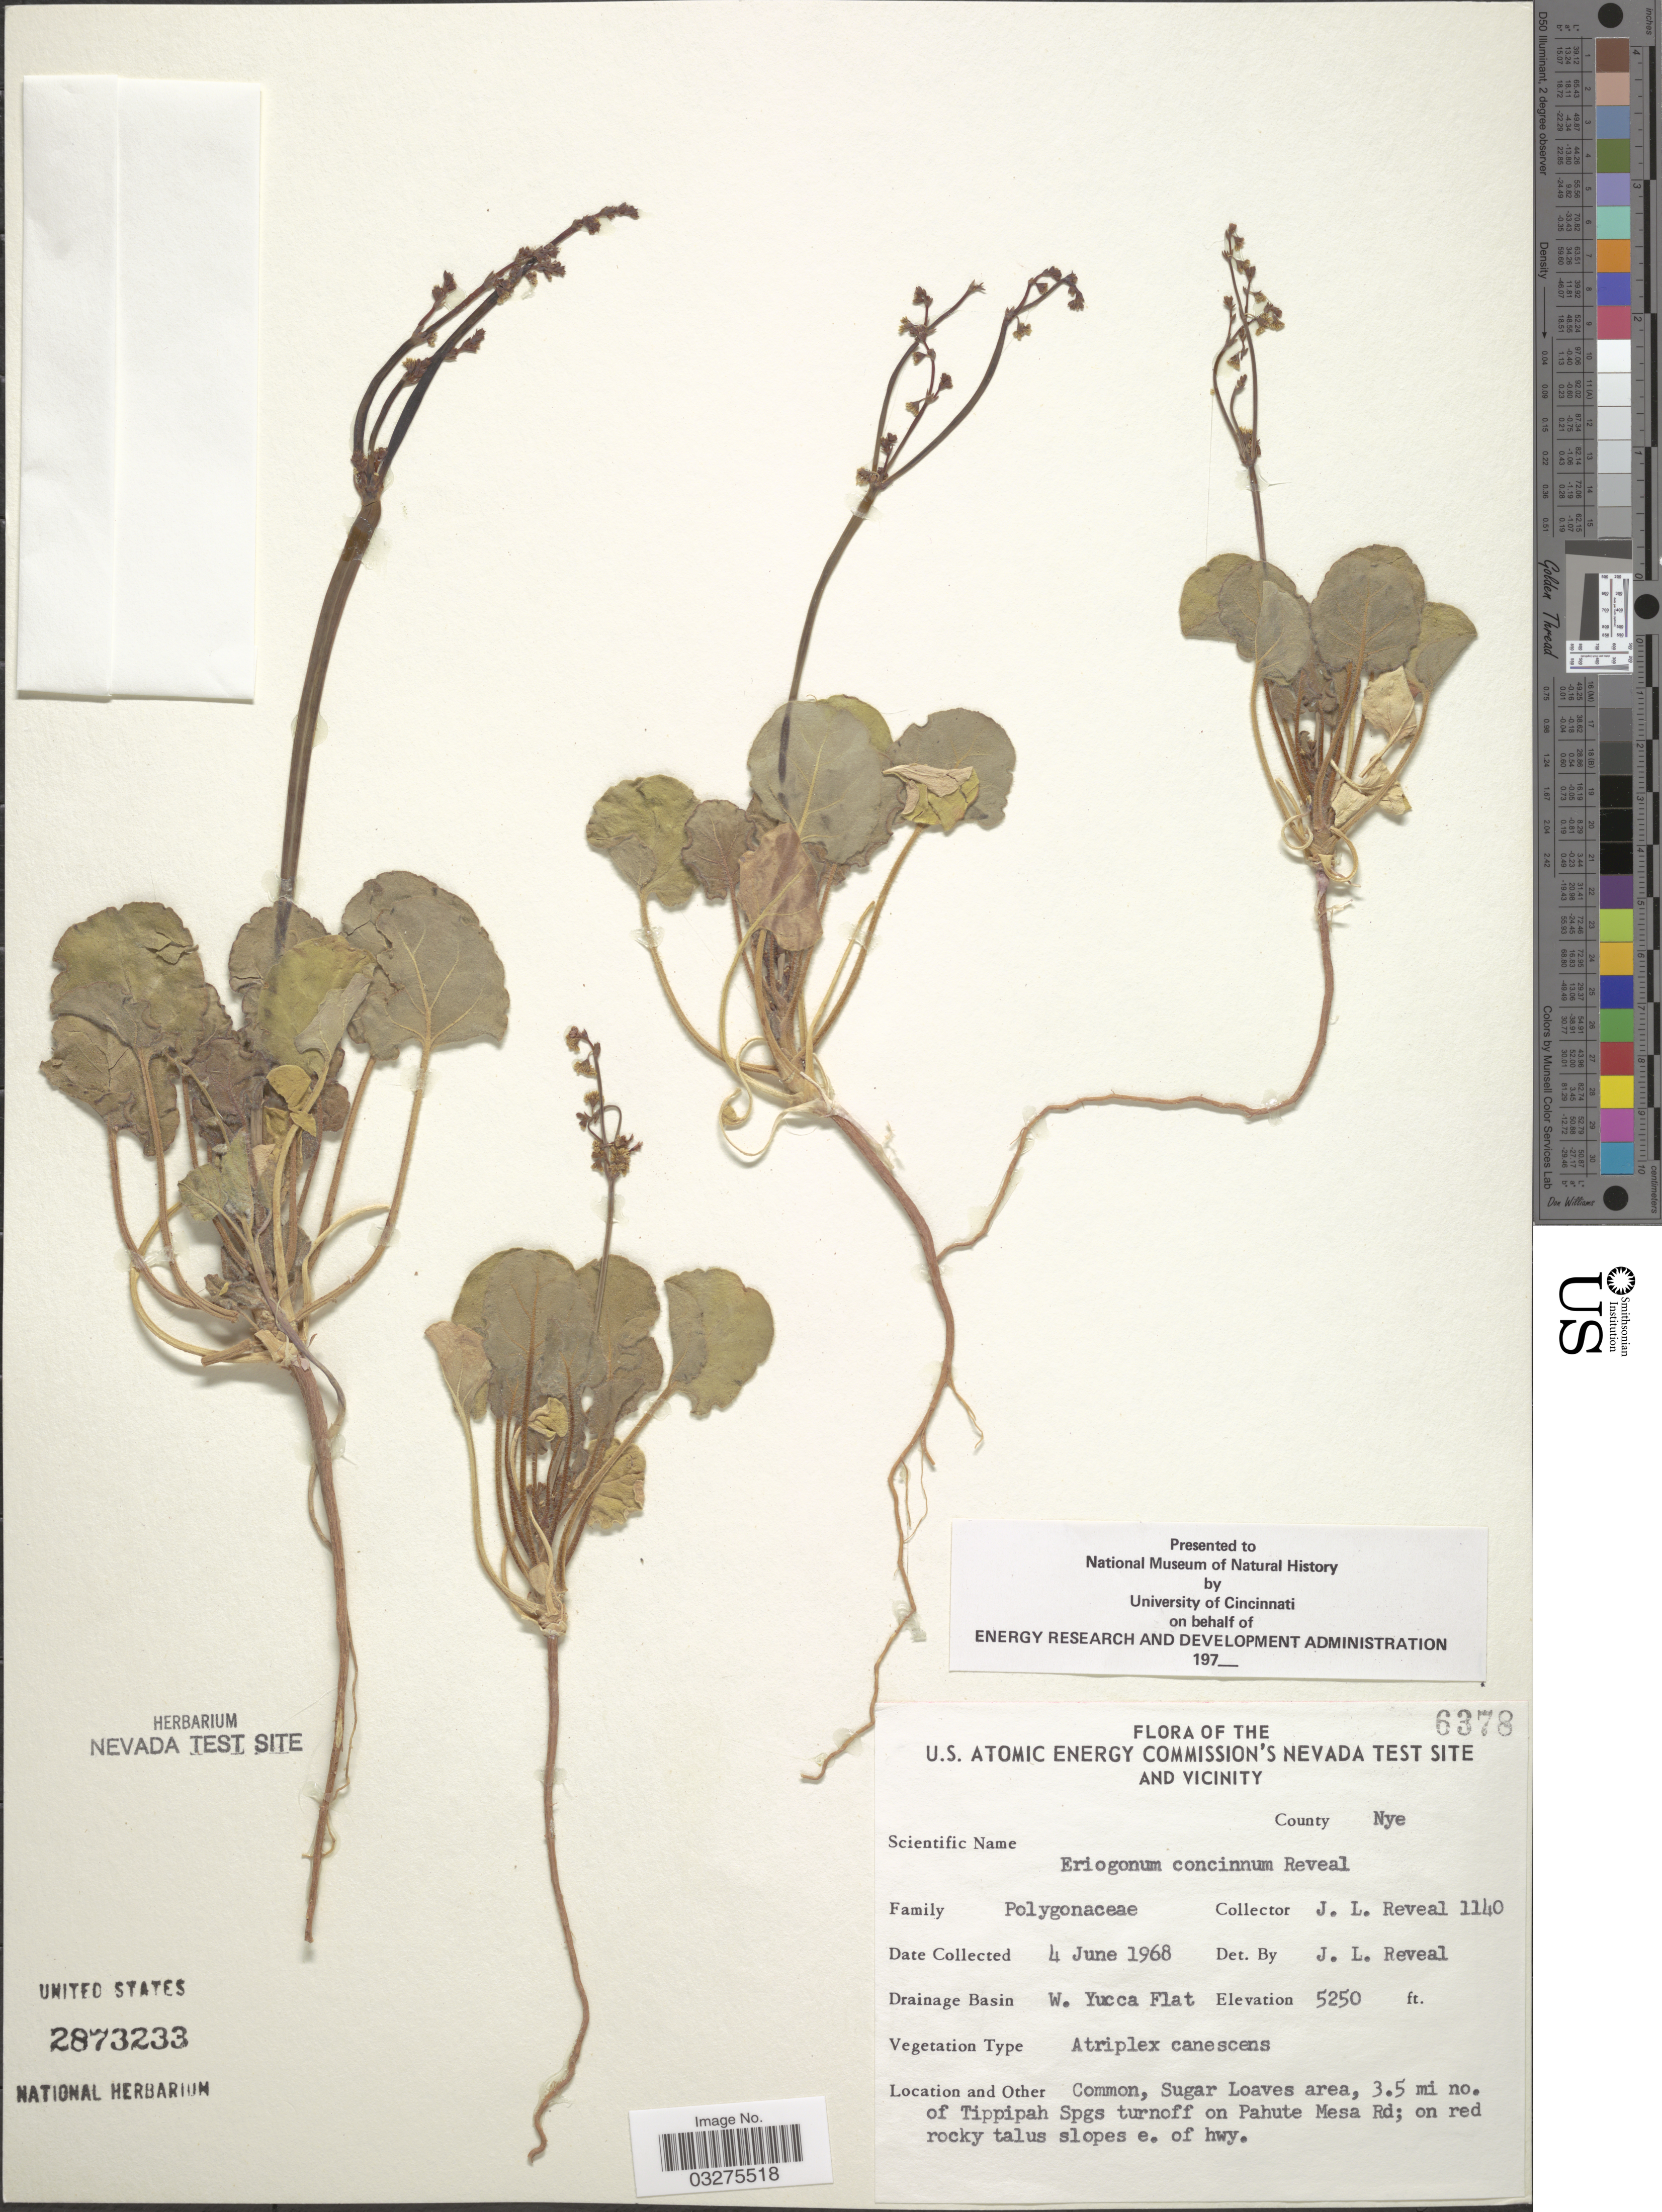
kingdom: Plantae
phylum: Tracheophyta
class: Magnoliopsida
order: Caryophyllales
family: Polygonaceae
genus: Eriogonum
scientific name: Eriogonum concinnum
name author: Reveal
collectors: J. L. Reveal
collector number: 1140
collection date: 1968-06-04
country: United States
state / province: Nevada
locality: U.S. Atomic Energy Commission's Nevada Test Site and vicinity. County Nye. Drainage Basin W. Yucca Flat. Sugar Loaves area, 3.5 mi no. of Tippipah Spgs turnoff on Pahute Mesa Rd.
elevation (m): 1600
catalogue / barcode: US 2873233